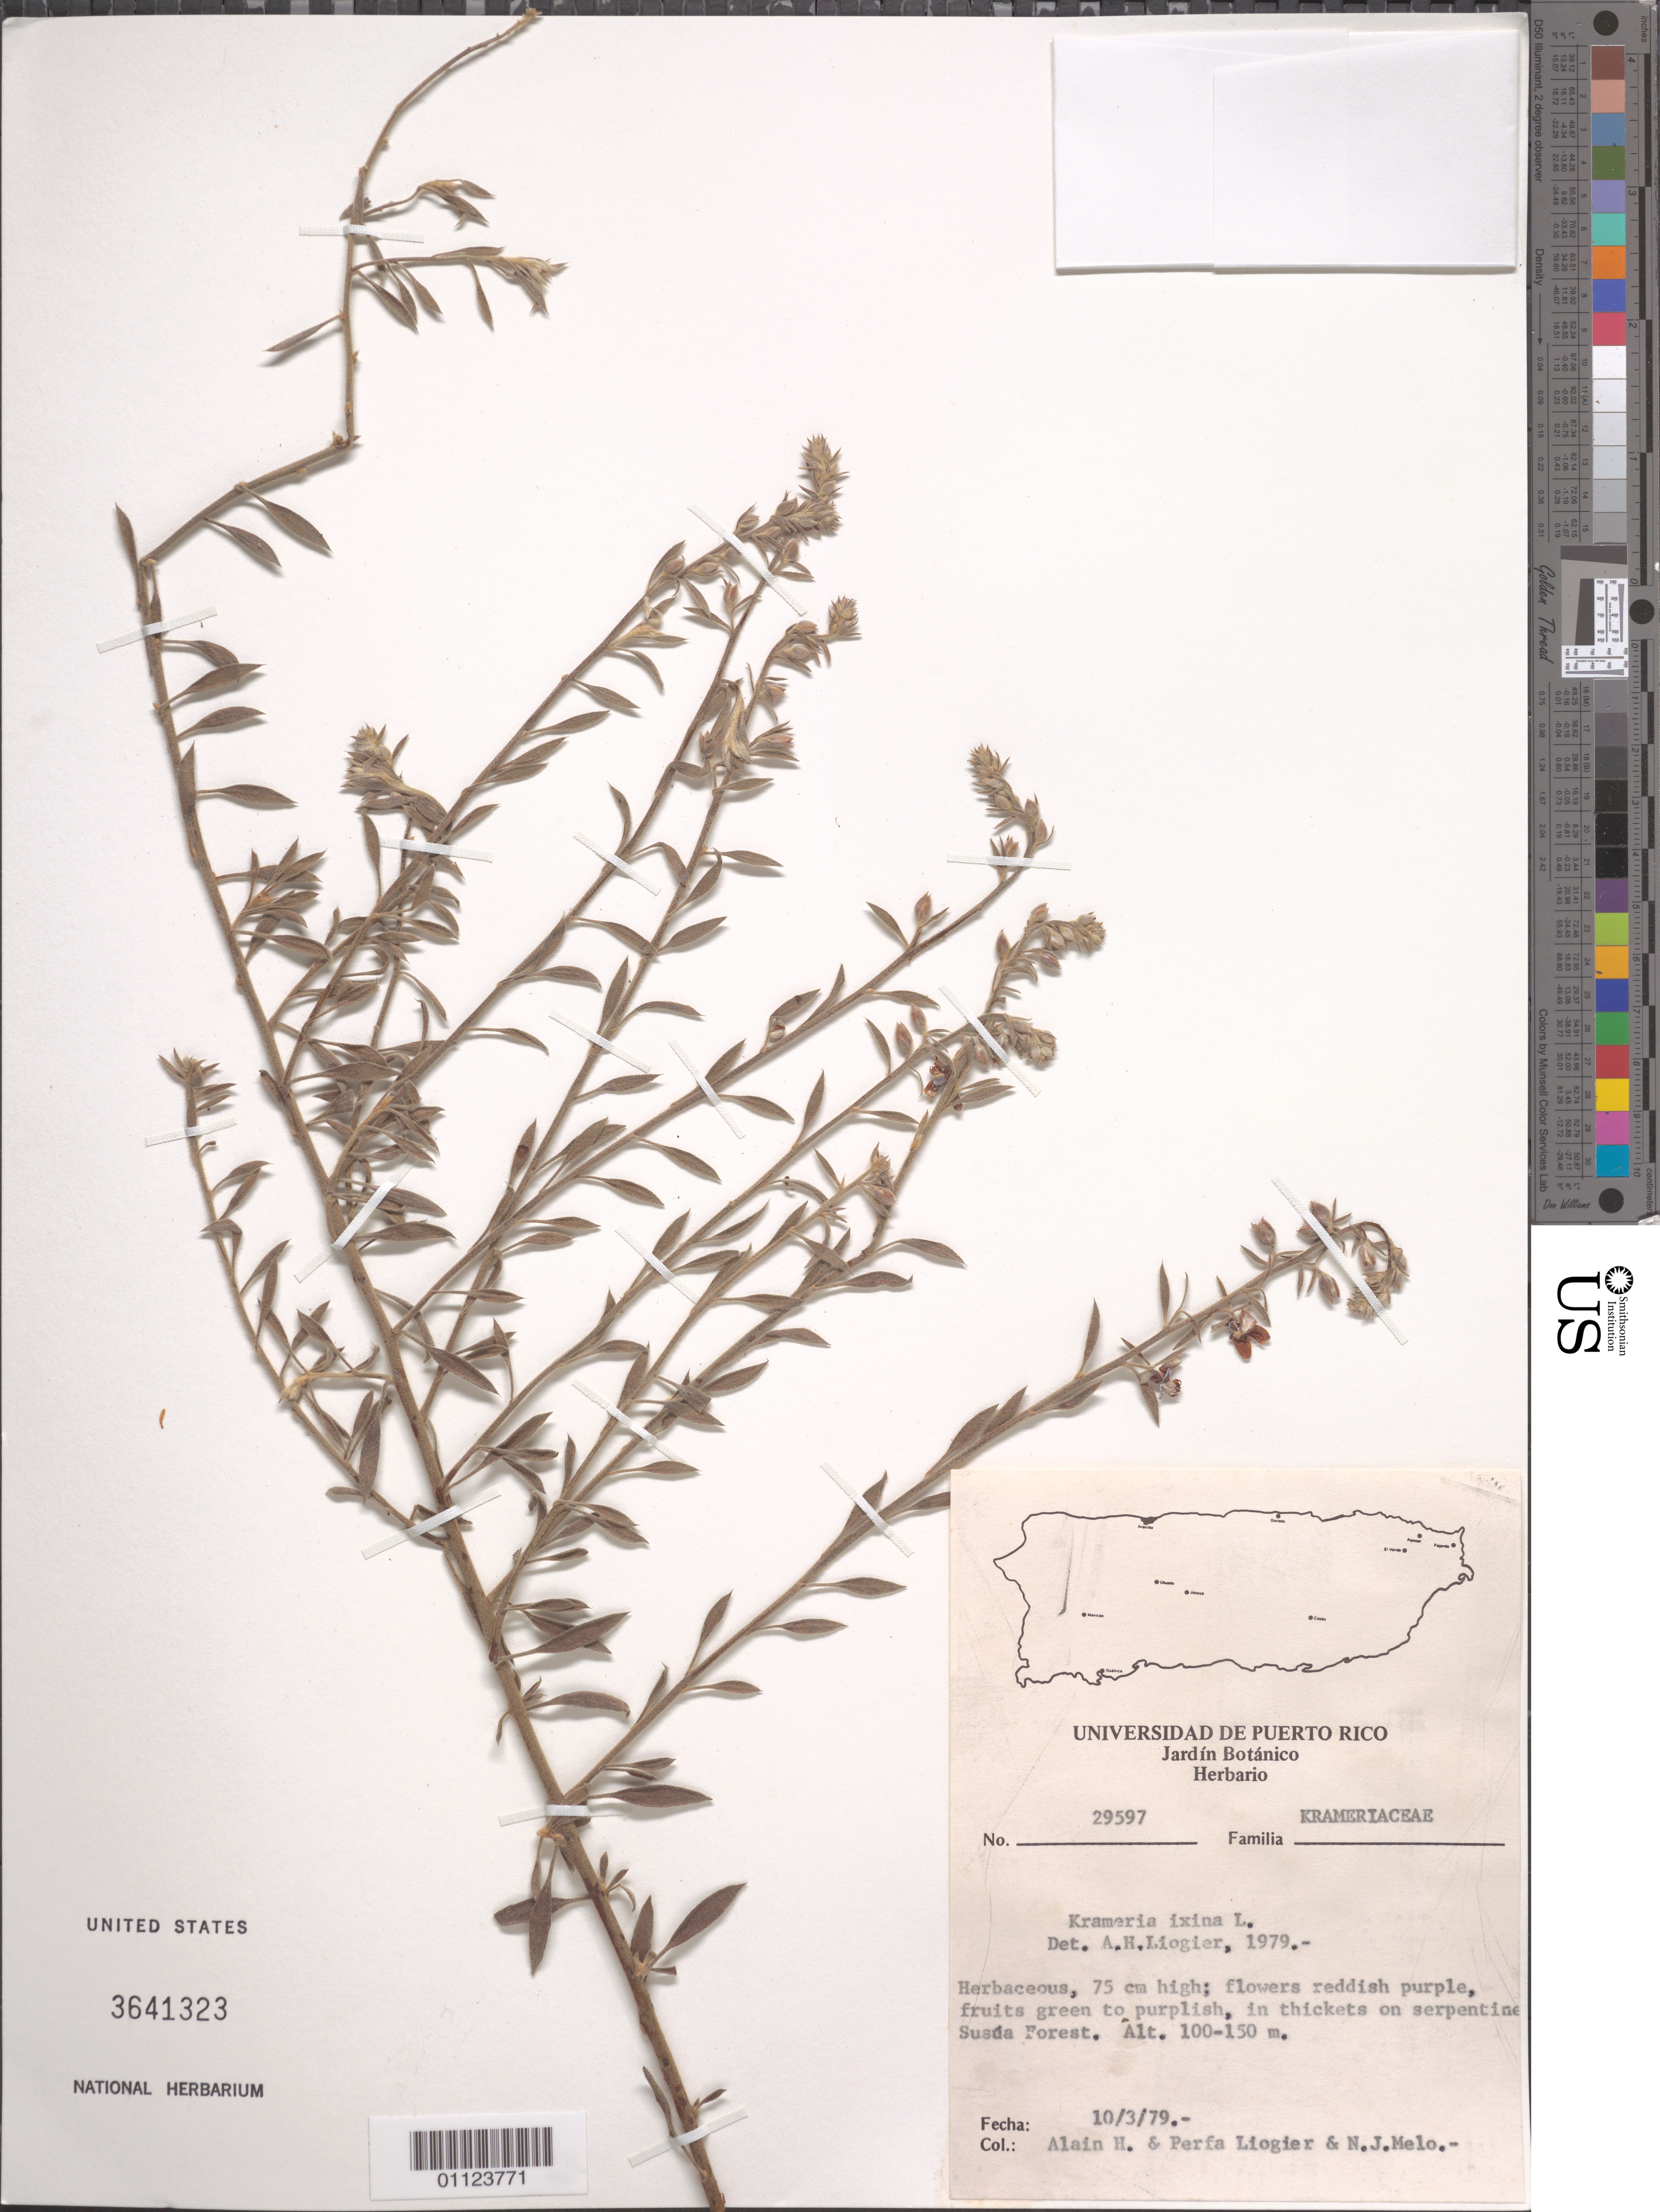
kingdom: Plantae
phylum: Tracheophyta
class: Magnoliopsida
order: Zygophyllales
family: Krameriaceae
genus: Krameria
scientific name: Krameria ixine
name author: L.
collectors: A. H. Liogier, M. P. Liogier & N. Melo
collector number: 29597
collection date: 1979-10-03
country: Puerto Rico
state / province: Susua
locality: Susúa Forest.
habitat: In thickets on serpentine.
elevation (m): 100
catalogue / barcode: US 3641323